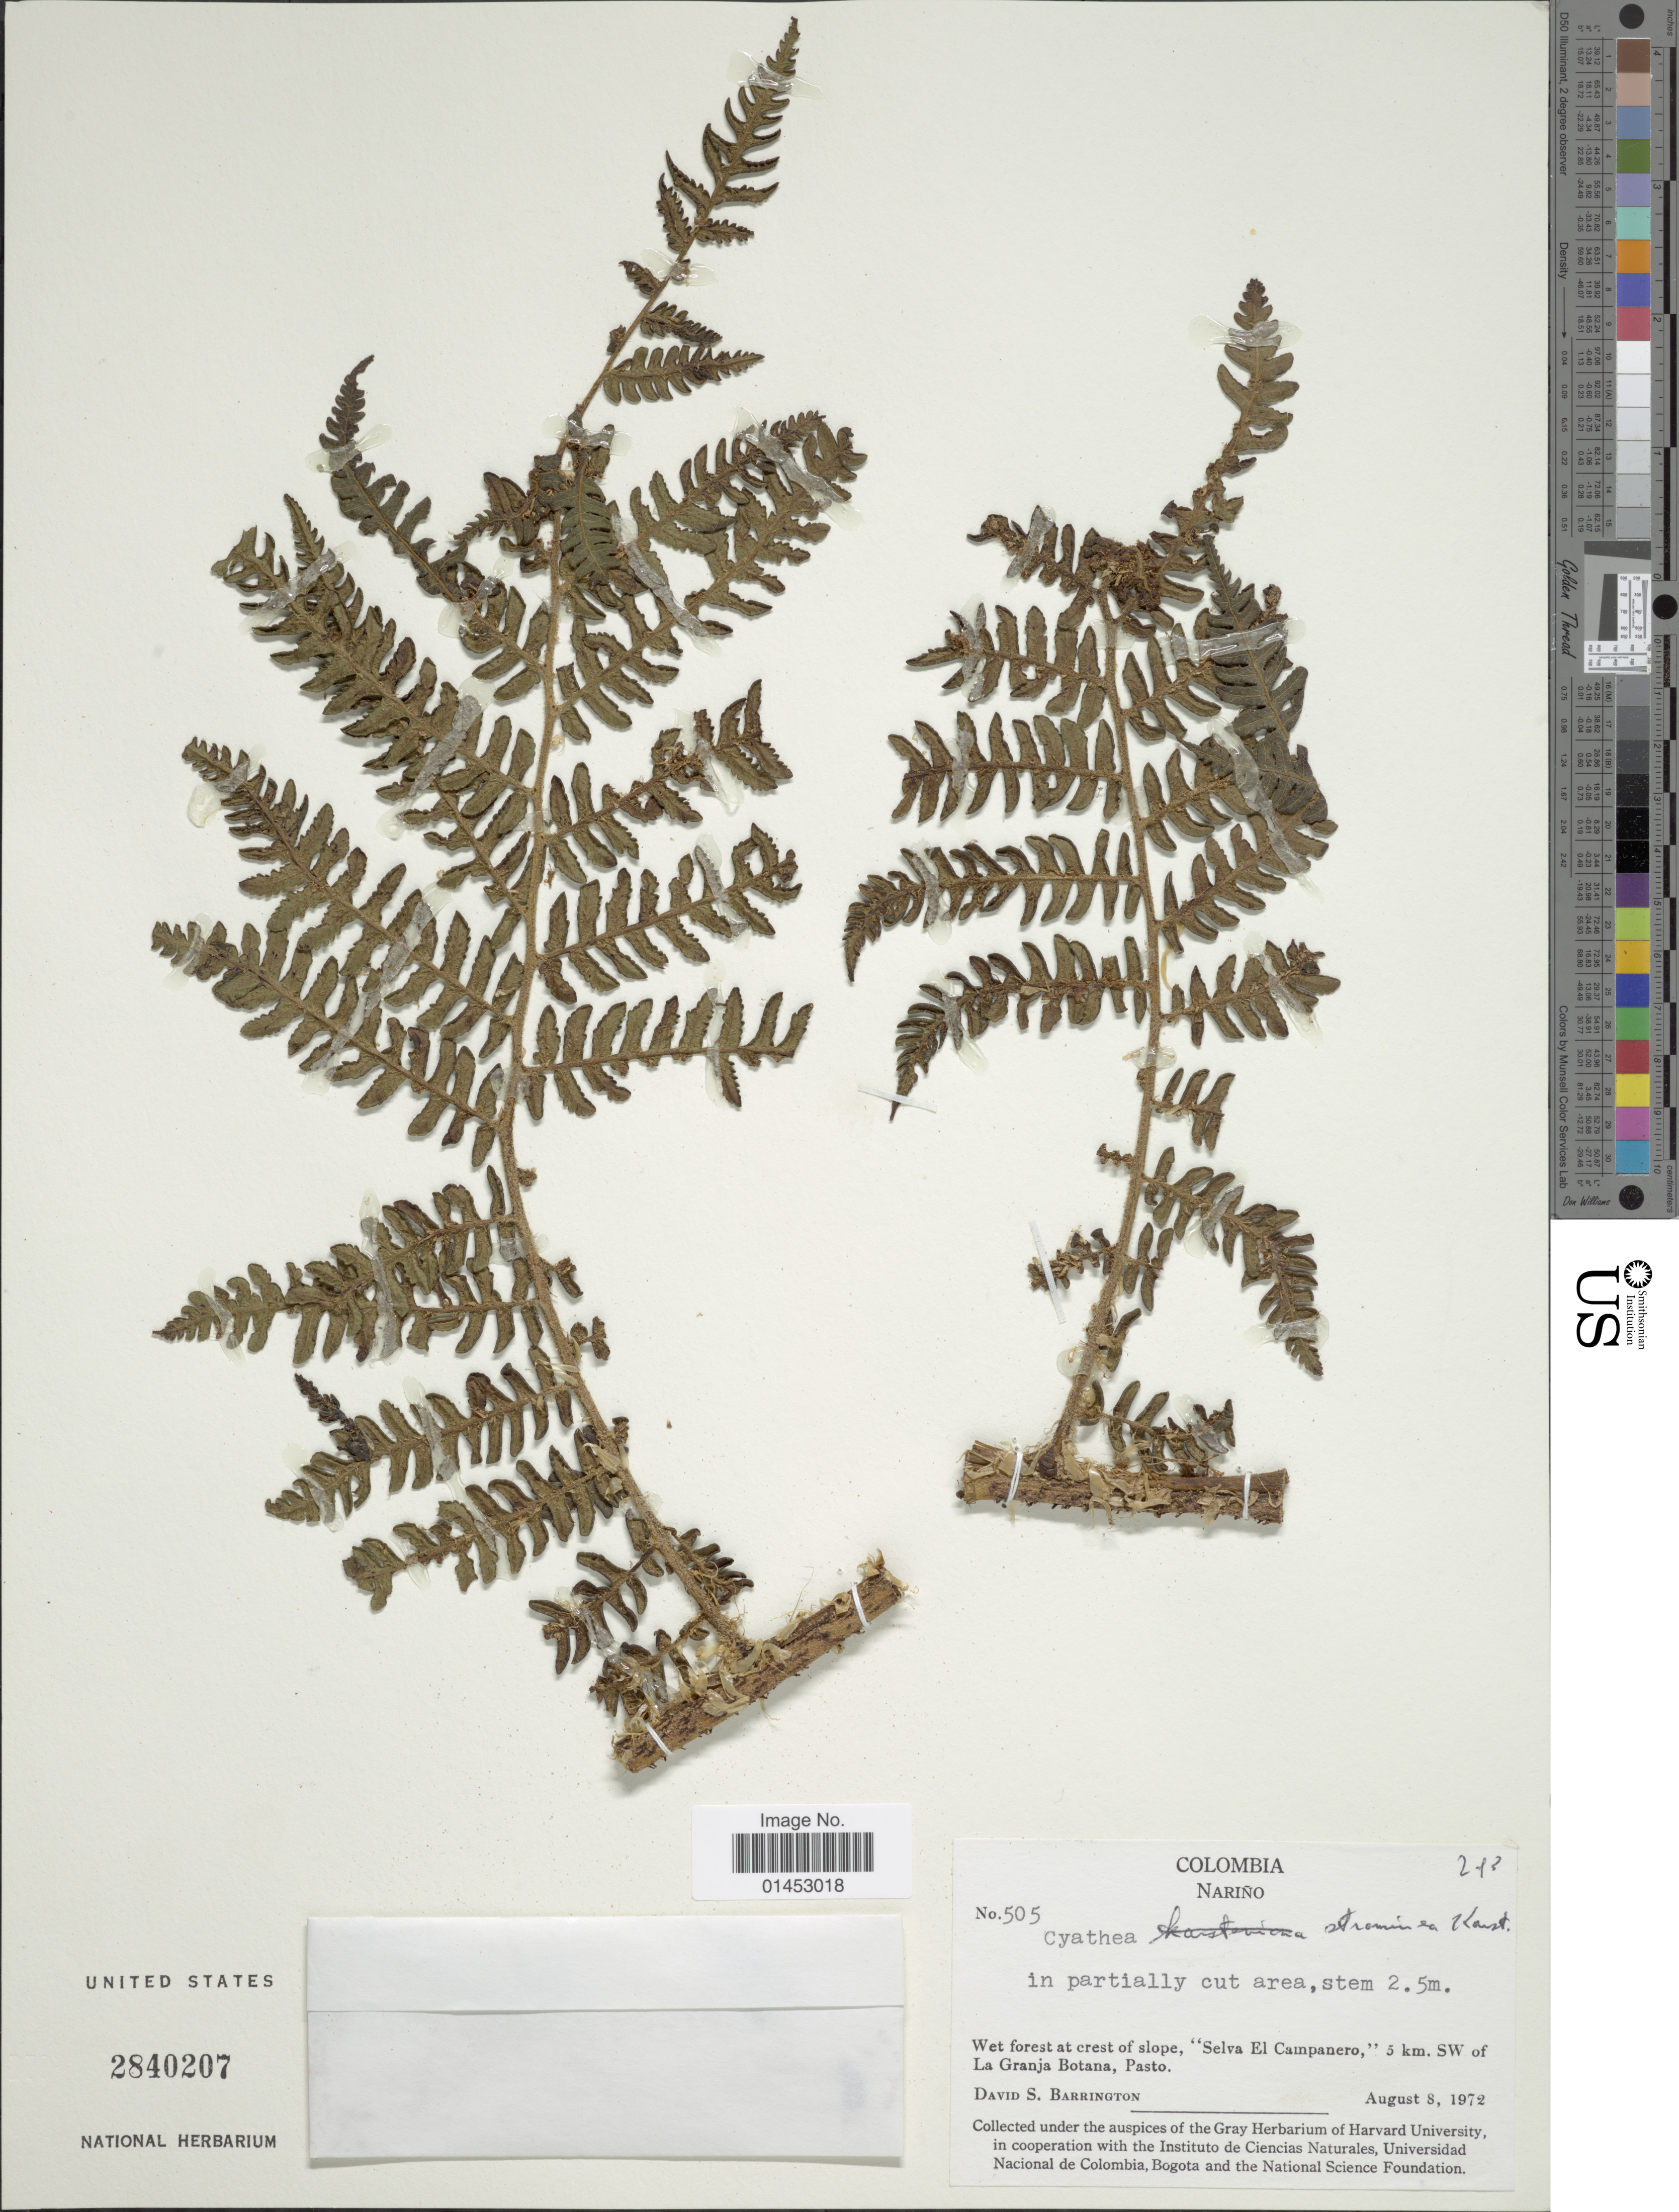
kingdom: Plantae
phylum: Tracheophyta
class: Polypodiopsida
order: Cyatheales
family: Cyatheaceae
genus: Cyathea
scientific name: Cyathea straminea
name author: H. Karst.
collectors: D. S. Barrington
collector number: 505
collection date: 1972-08-08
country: Colombia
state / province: Nariño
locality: Wet forest at crest of slope, 'Selva El Campanero,' 5 km SW of La Granja Botana, Pasto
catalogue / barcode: US 2840207